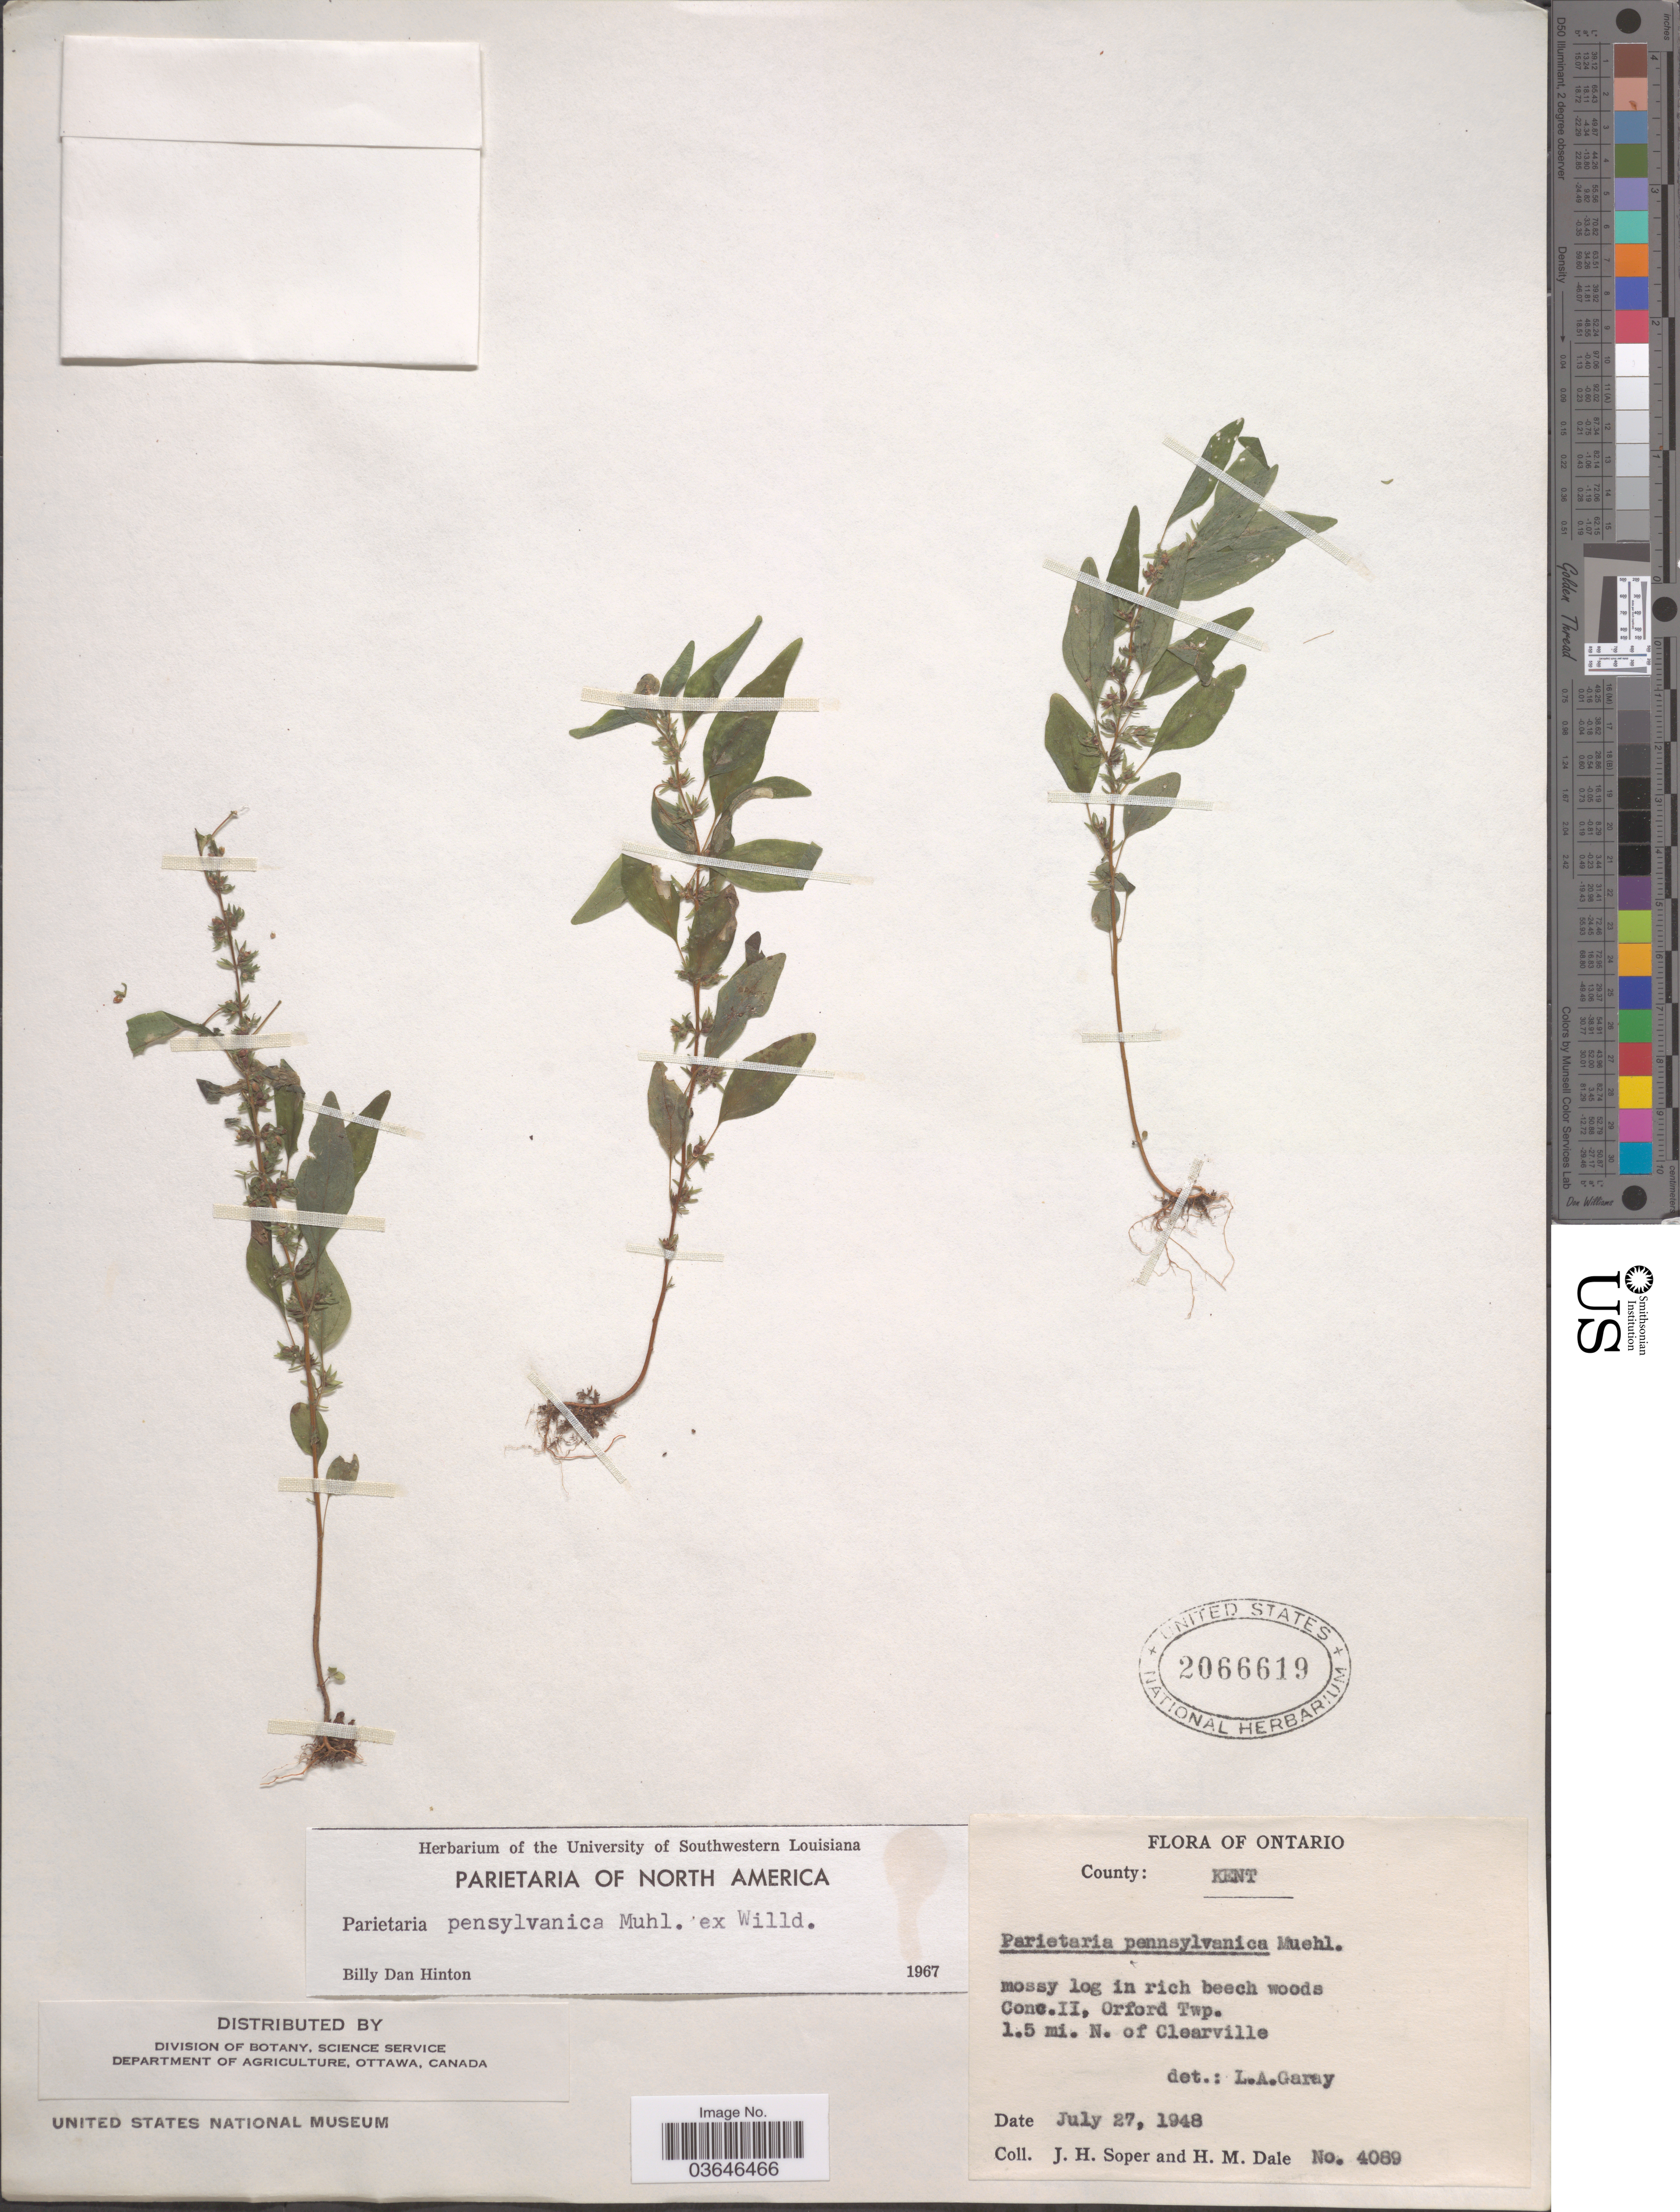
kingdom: Plantae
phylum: Tracheophyta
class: Magnoliopsida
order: Rosales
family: Urticaceae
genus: Parietaria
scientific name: Parietaria pensylvanica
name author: Muhl. ex Willd.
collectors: J. H. Soper & H. M. Dale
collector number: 4089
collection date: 1948-07-27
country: Canada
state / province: Ontario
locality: County: Kent. Conc. II, Orford Twp. 1.5 mi. N. of Clearville.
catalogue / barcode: US 2066619